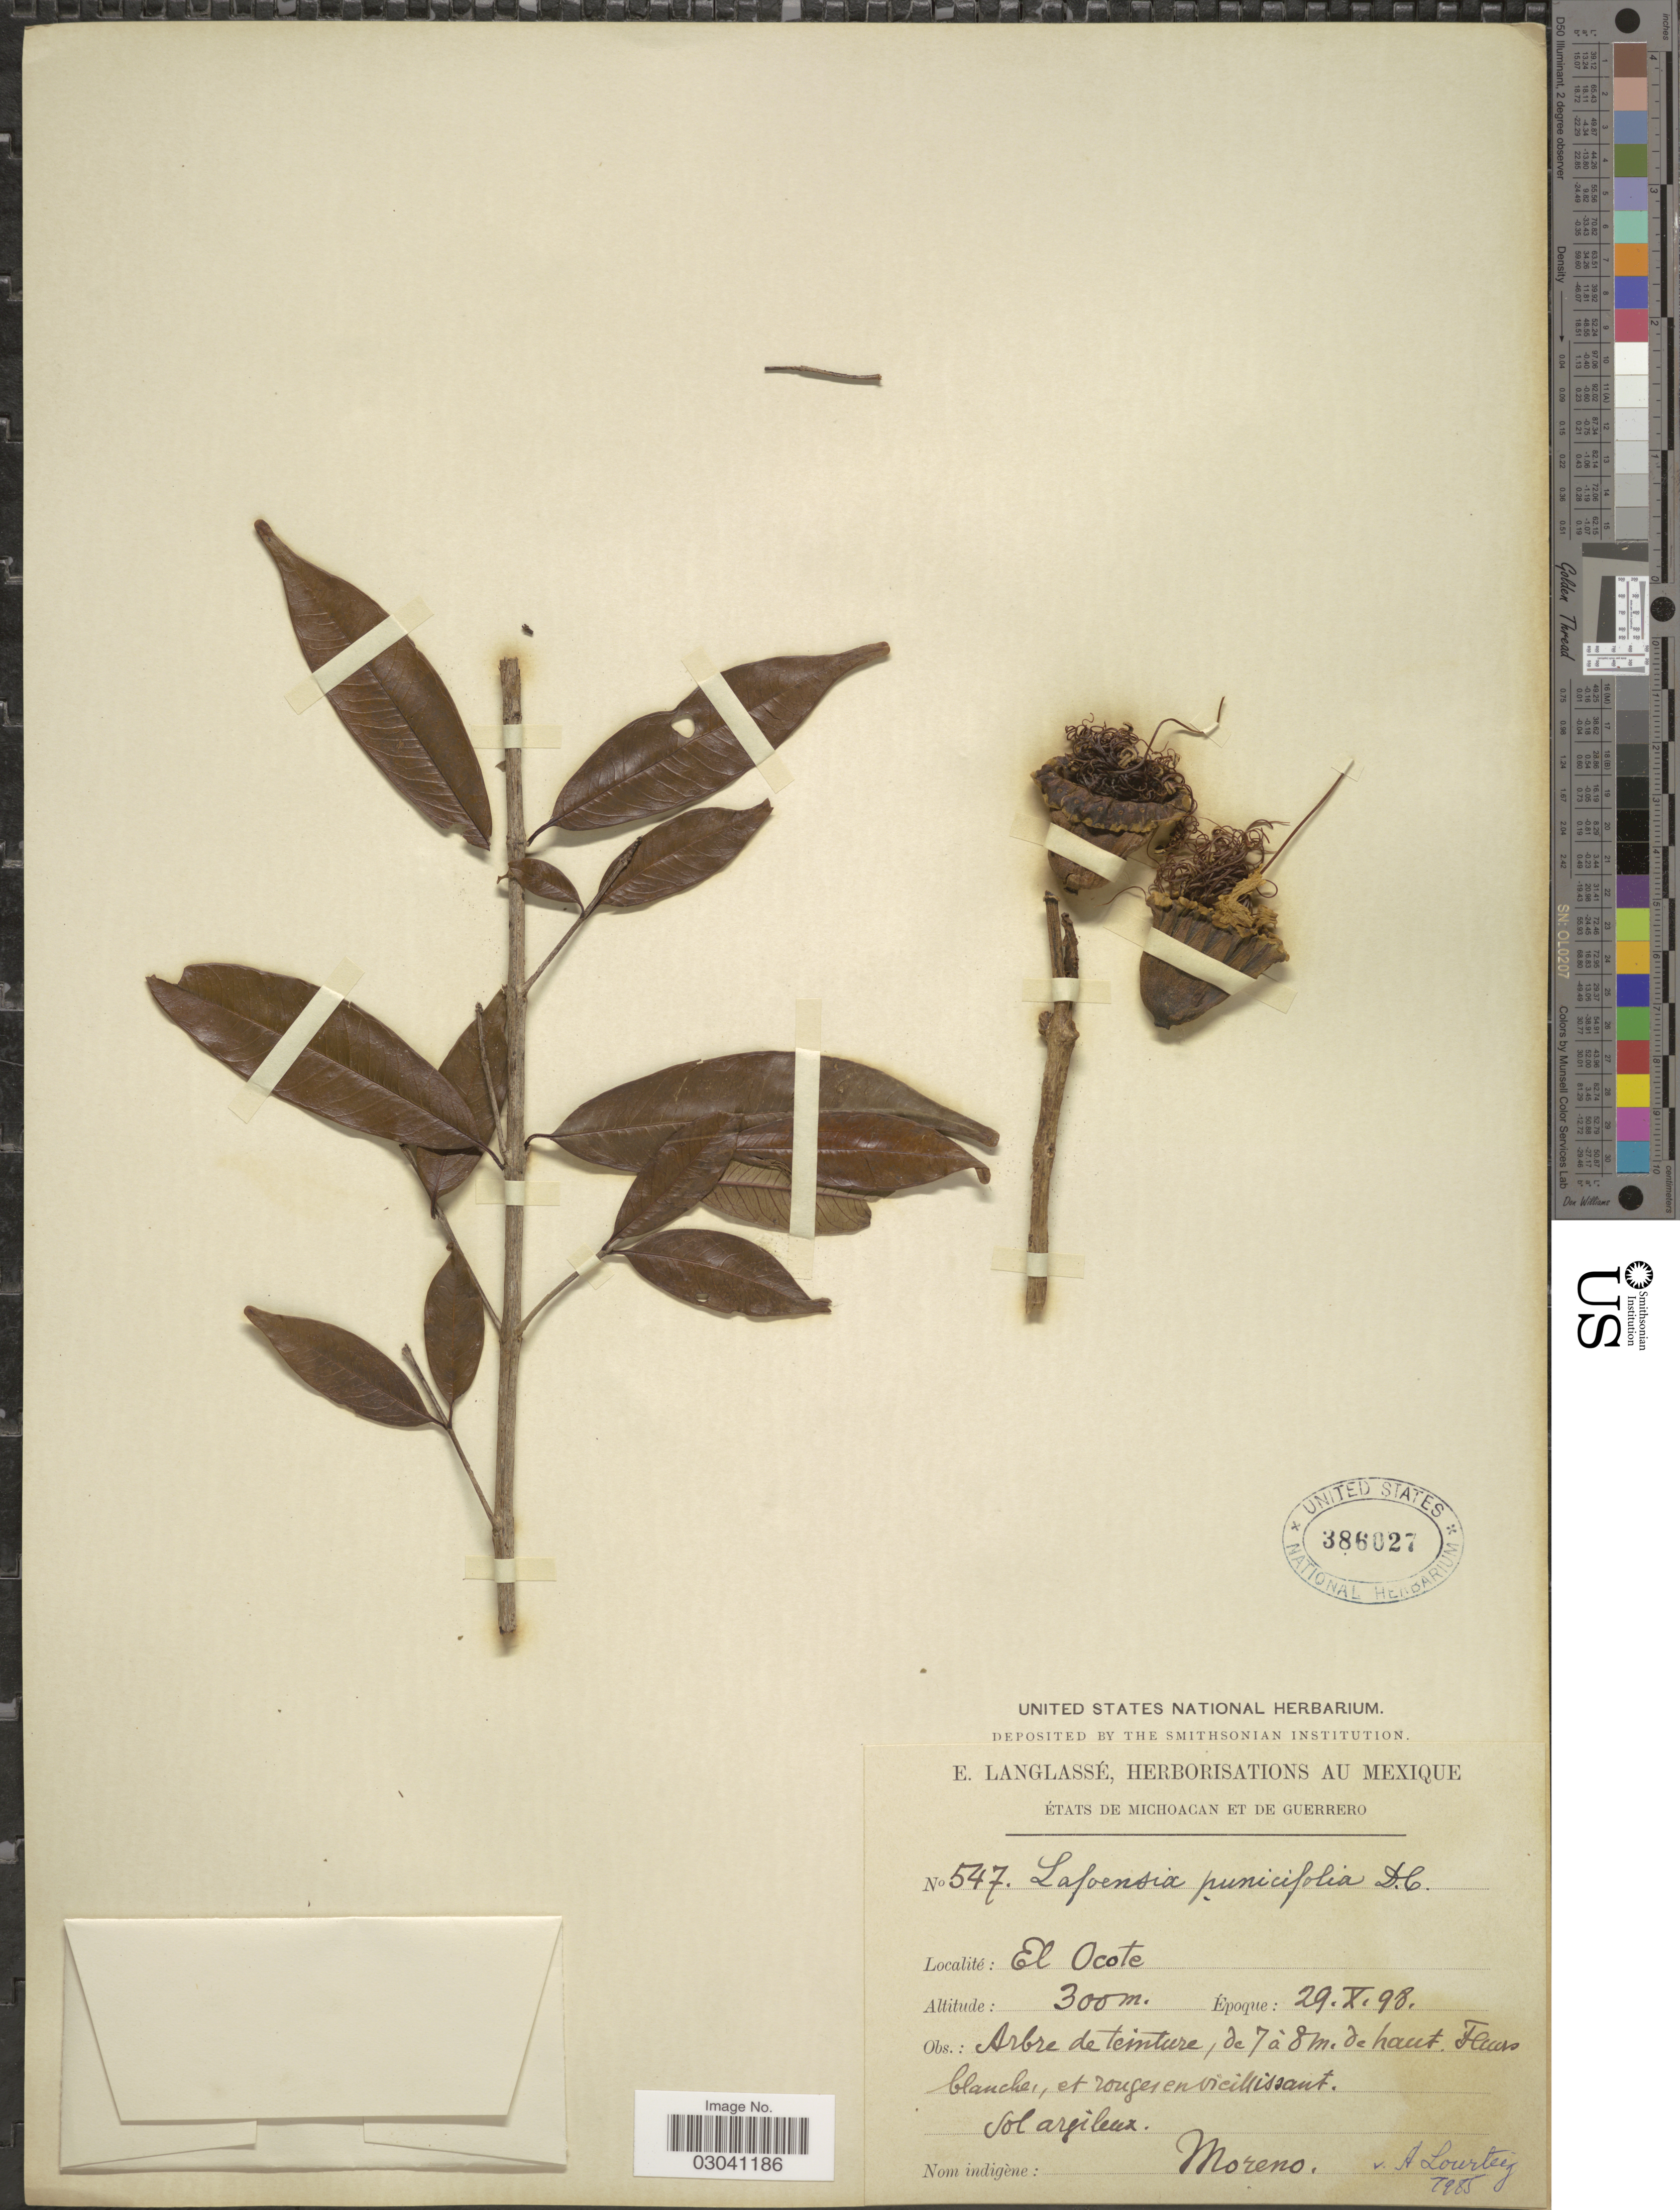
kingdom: Plantae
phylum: Tracheophyta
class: Magnoliopsida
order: Myrtales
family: Lythraceae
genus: Lafoensia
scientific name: Lafoensia punicifolia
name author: DC.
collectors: E. Langlassé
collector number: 547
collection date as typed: Transcribed d/m/y: 29/10/98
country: Mexico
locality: El Ocote.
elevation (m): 300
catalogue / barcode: US 386027